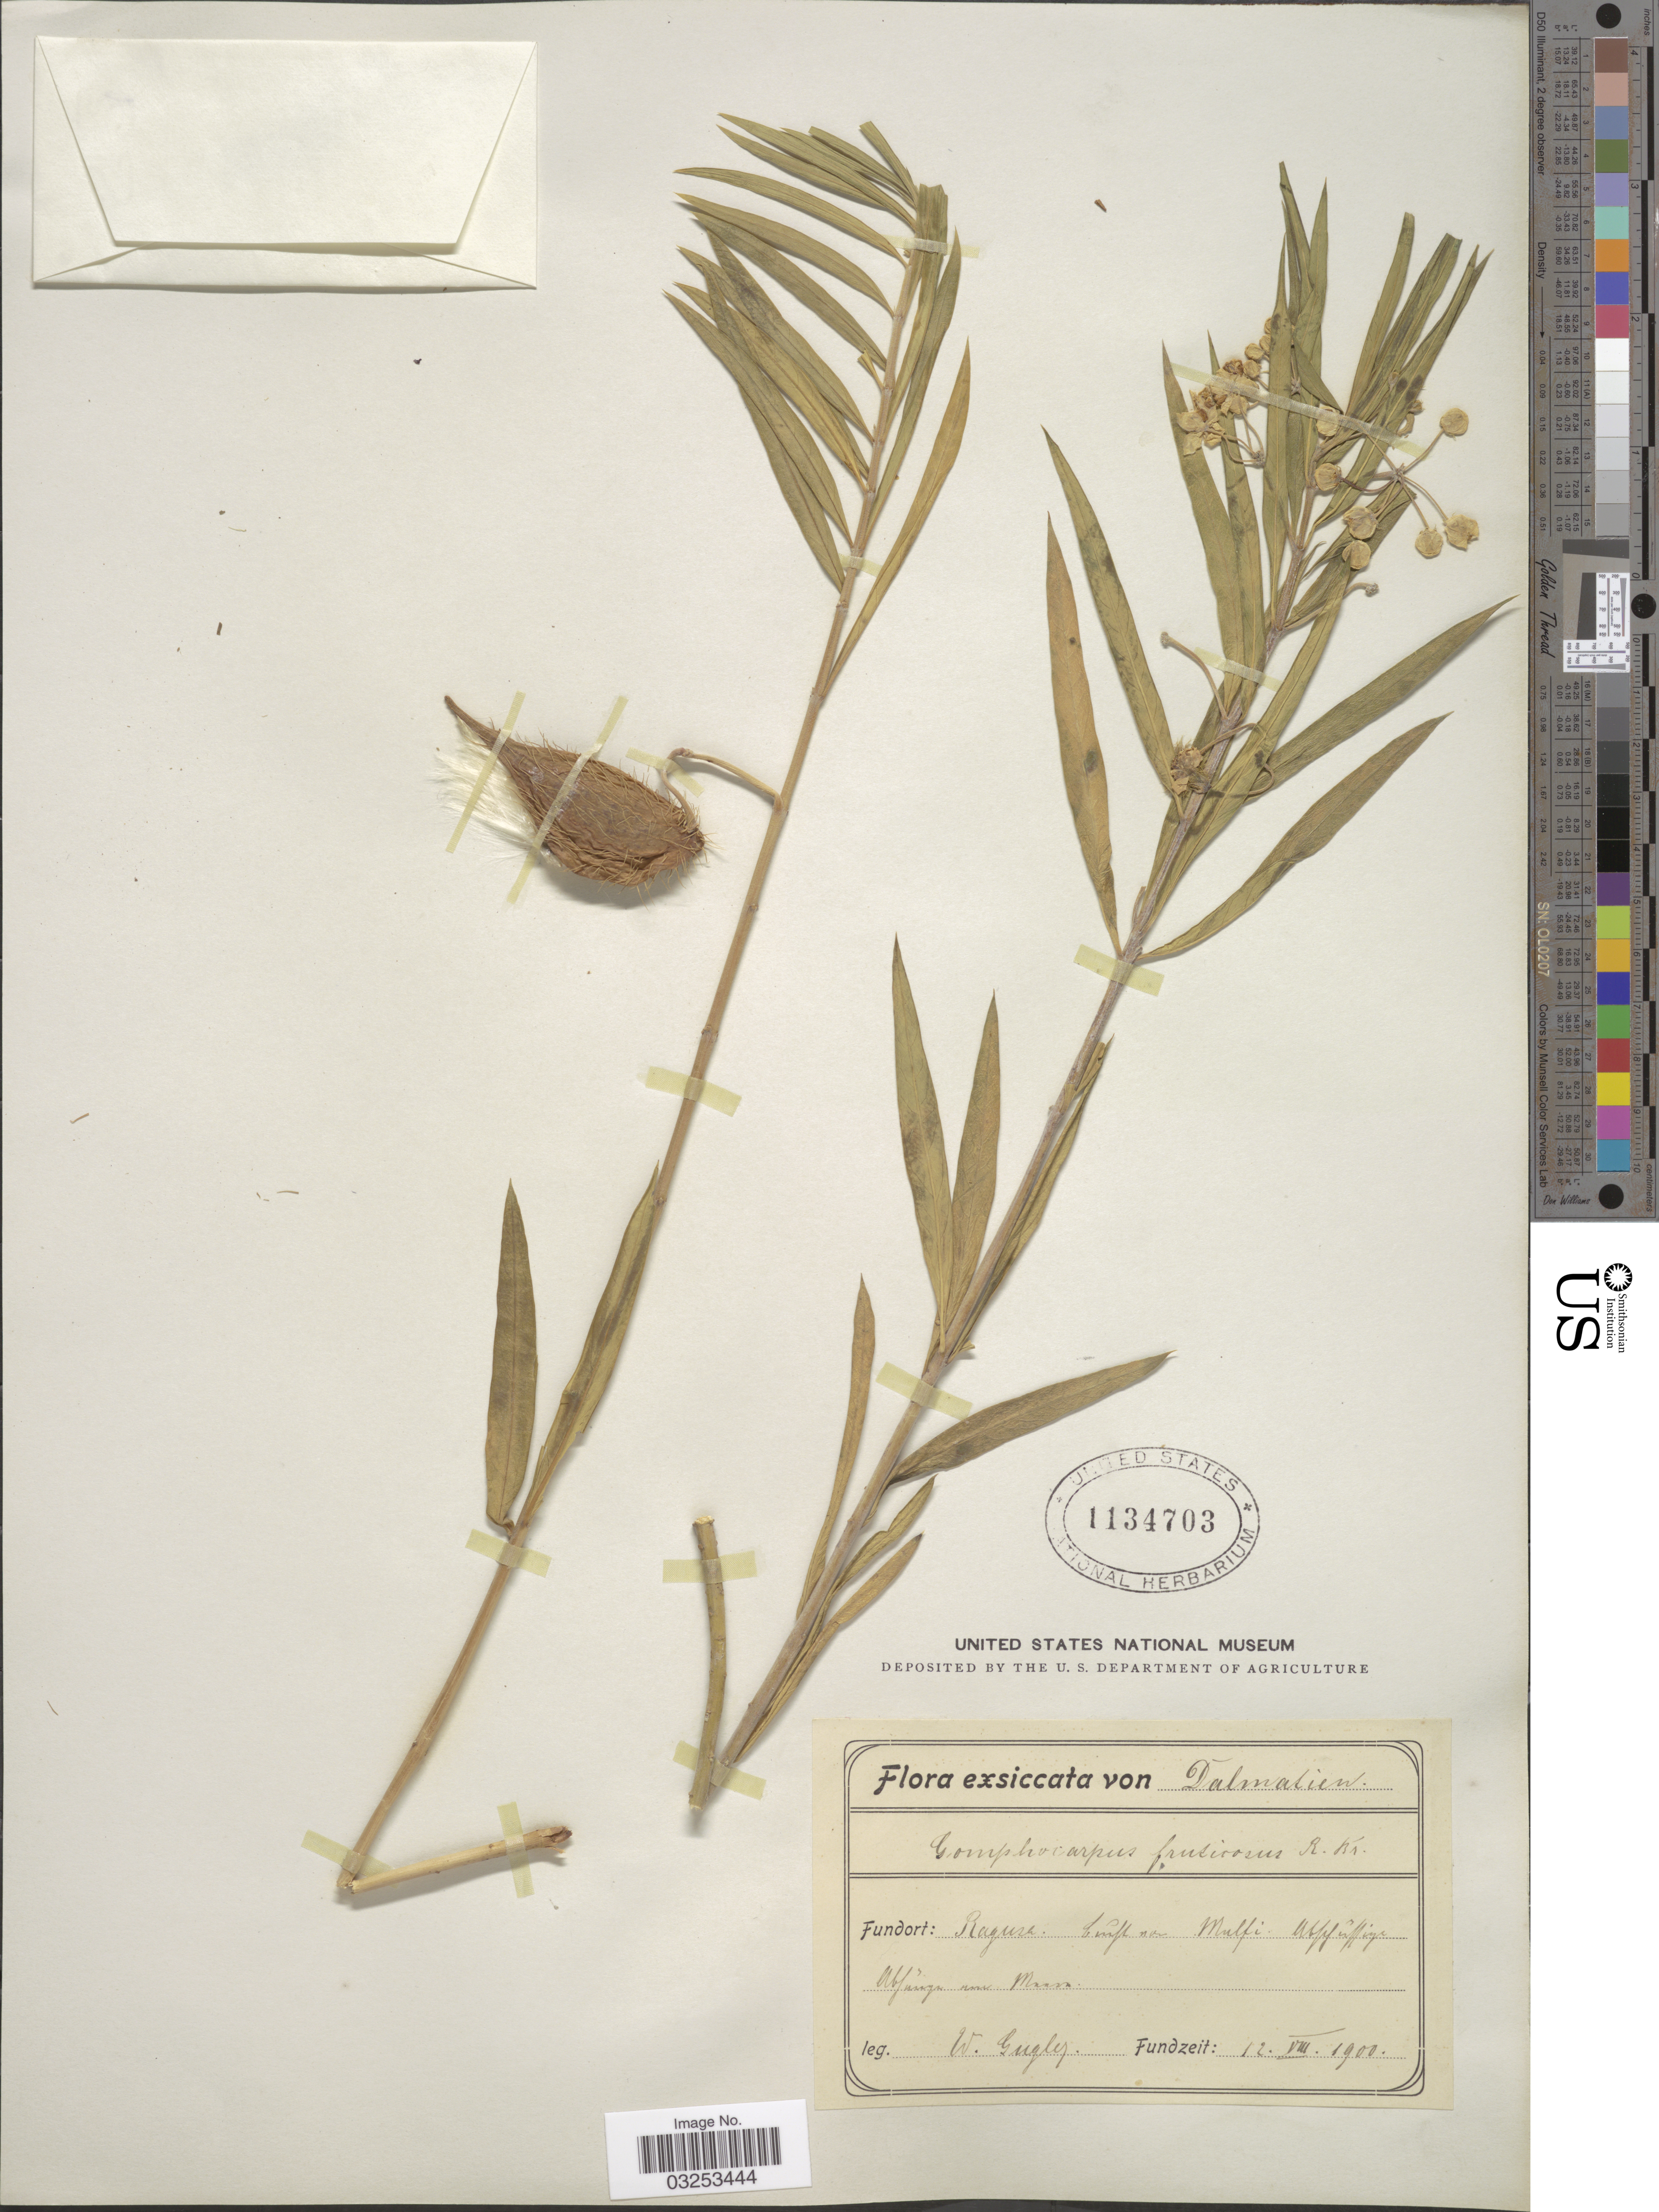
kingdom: Plantae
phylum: Tracheophyta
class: Magnoliopsida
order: Gentianales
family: Apocynaceae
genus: Gomphocarpus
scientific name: Gomphocarpus fruticosus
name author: (L.) W.T. Aiton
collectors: W. Gugler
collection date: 1900-08-12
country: Italy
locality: Dalmatien. Ragusa. Emfen Mulfi: Uffenfinge Ubginge en Massa. [interpreted]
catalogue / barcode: US 1134703